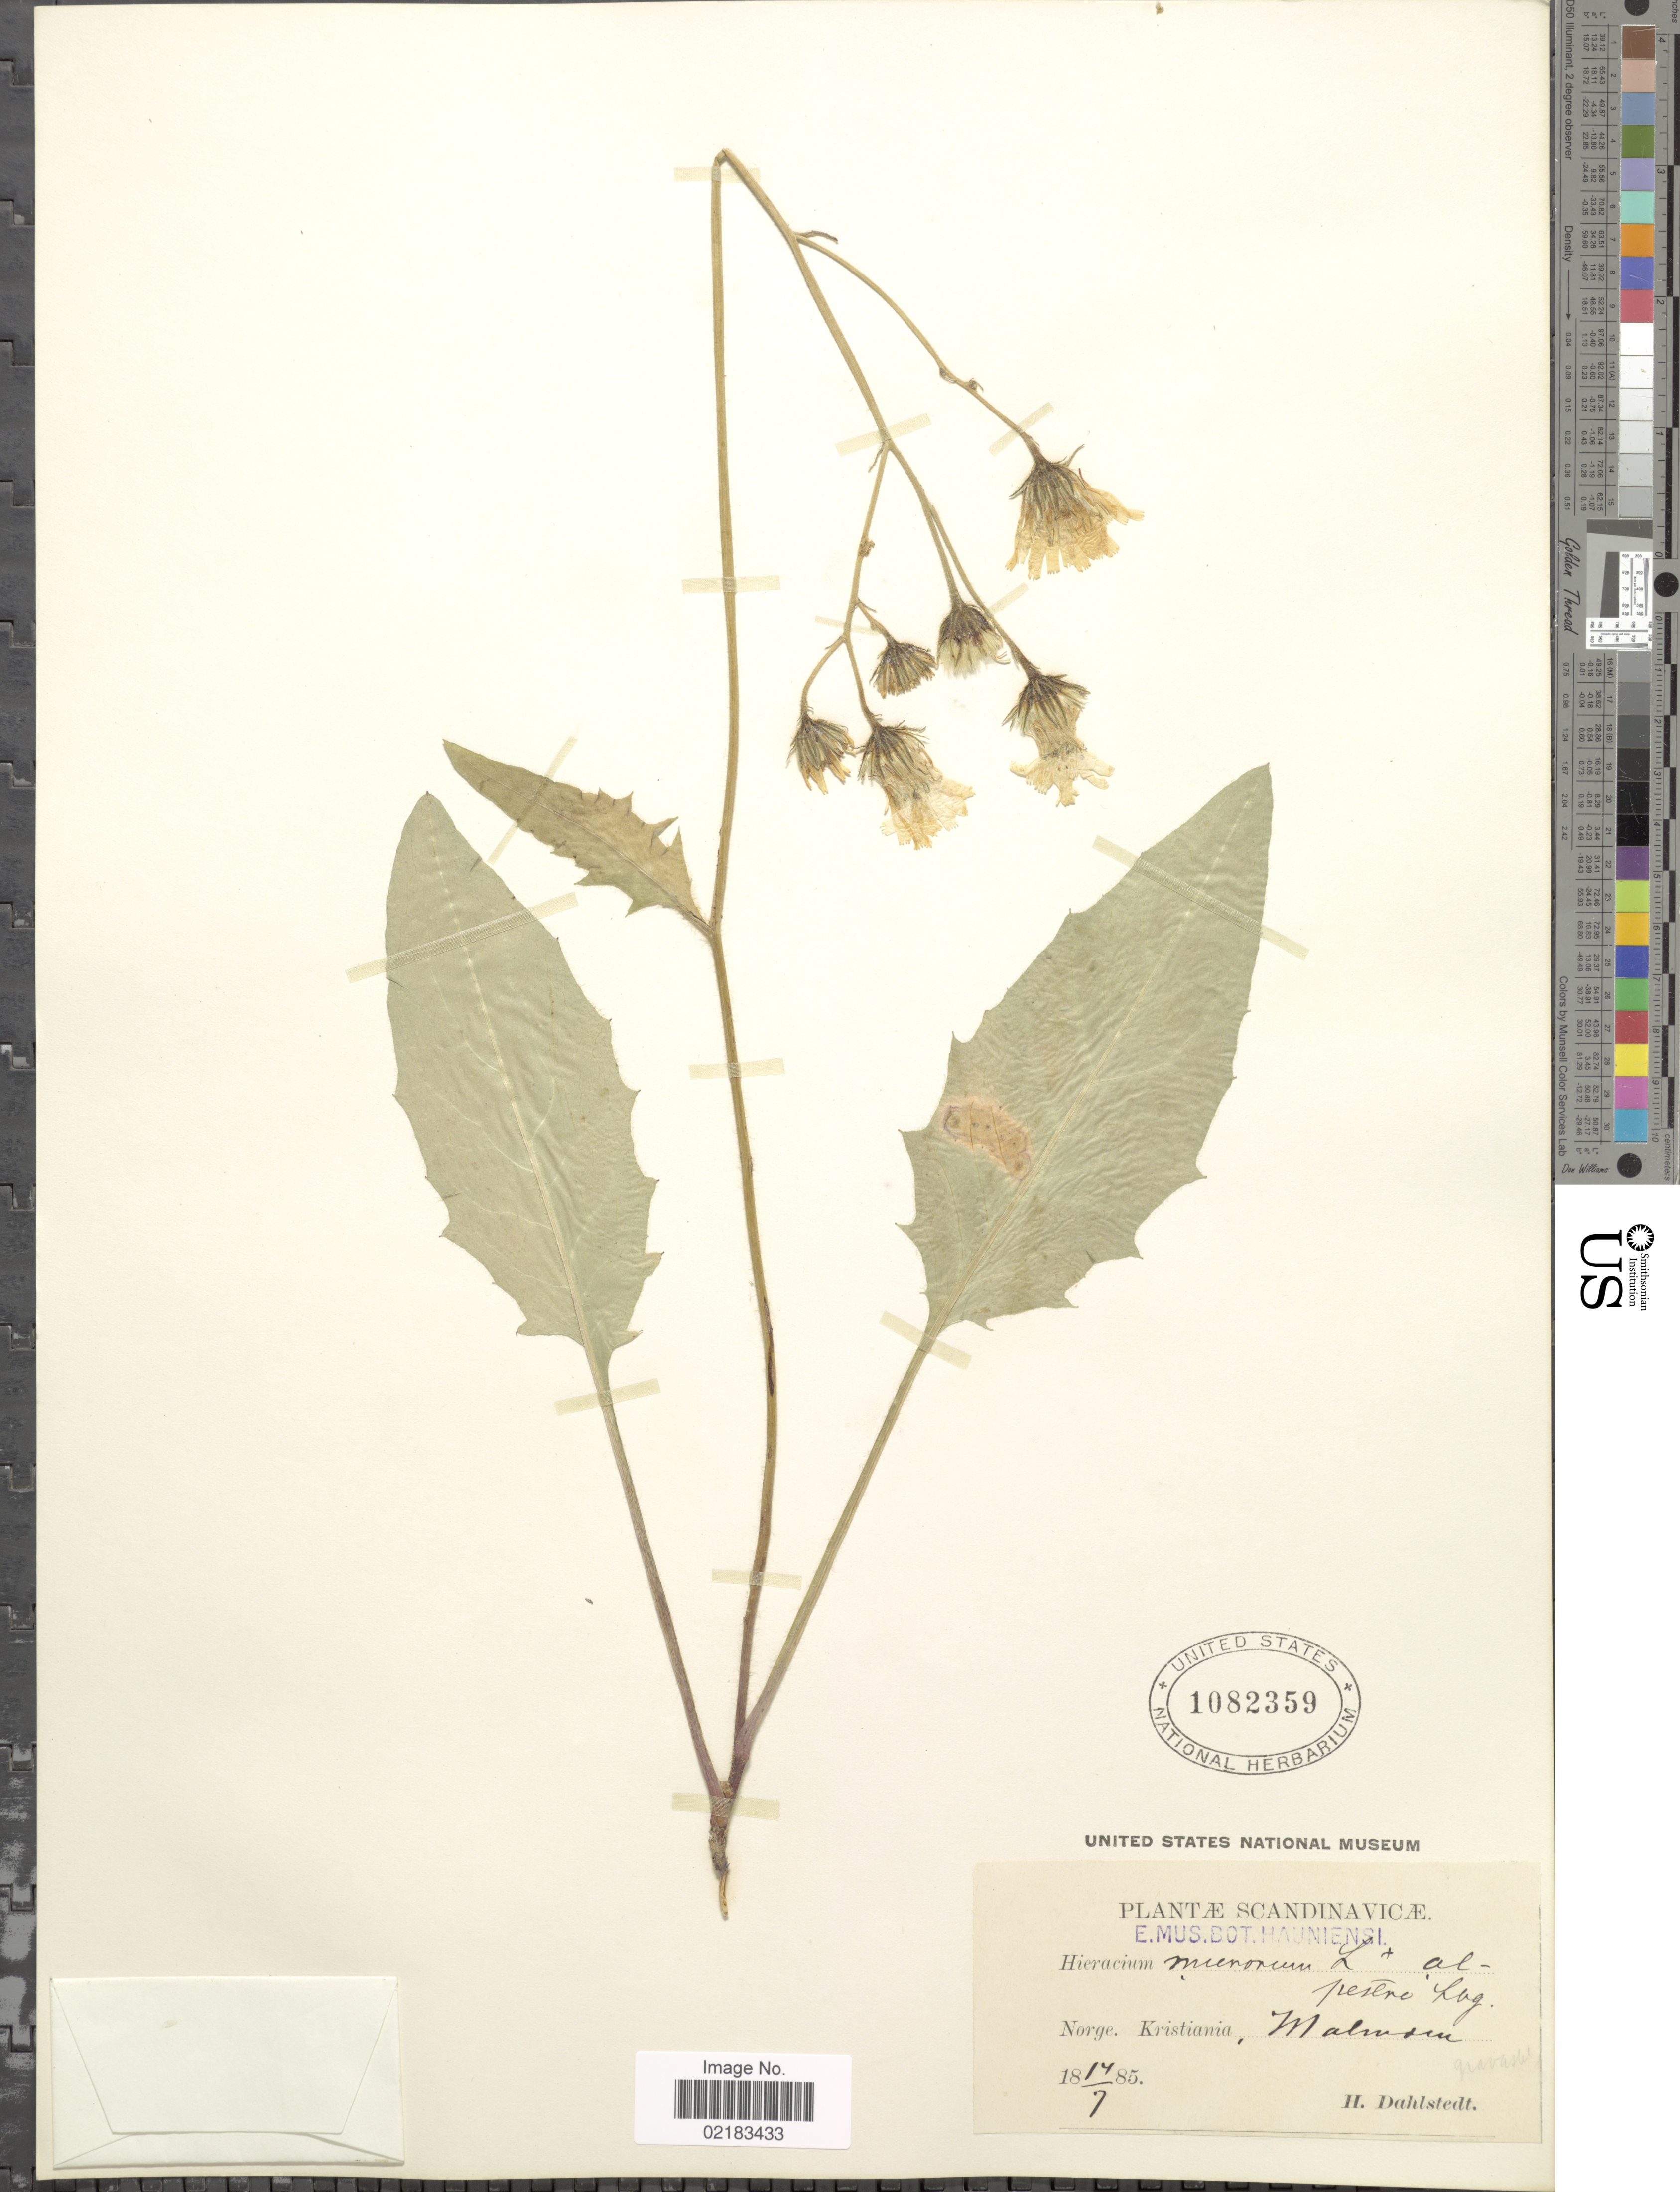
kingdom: Plantae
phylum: Tracheophyta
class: Magnoliopsida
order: Asterales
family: Asteraceae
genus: Hieracium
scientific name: Hieracium murorum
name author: L.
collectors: H. G. Dahlstedt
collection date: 1885-07-14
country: Norway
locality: Scandinavicae, Kristiania, Malmoen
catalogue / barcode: US 1082359